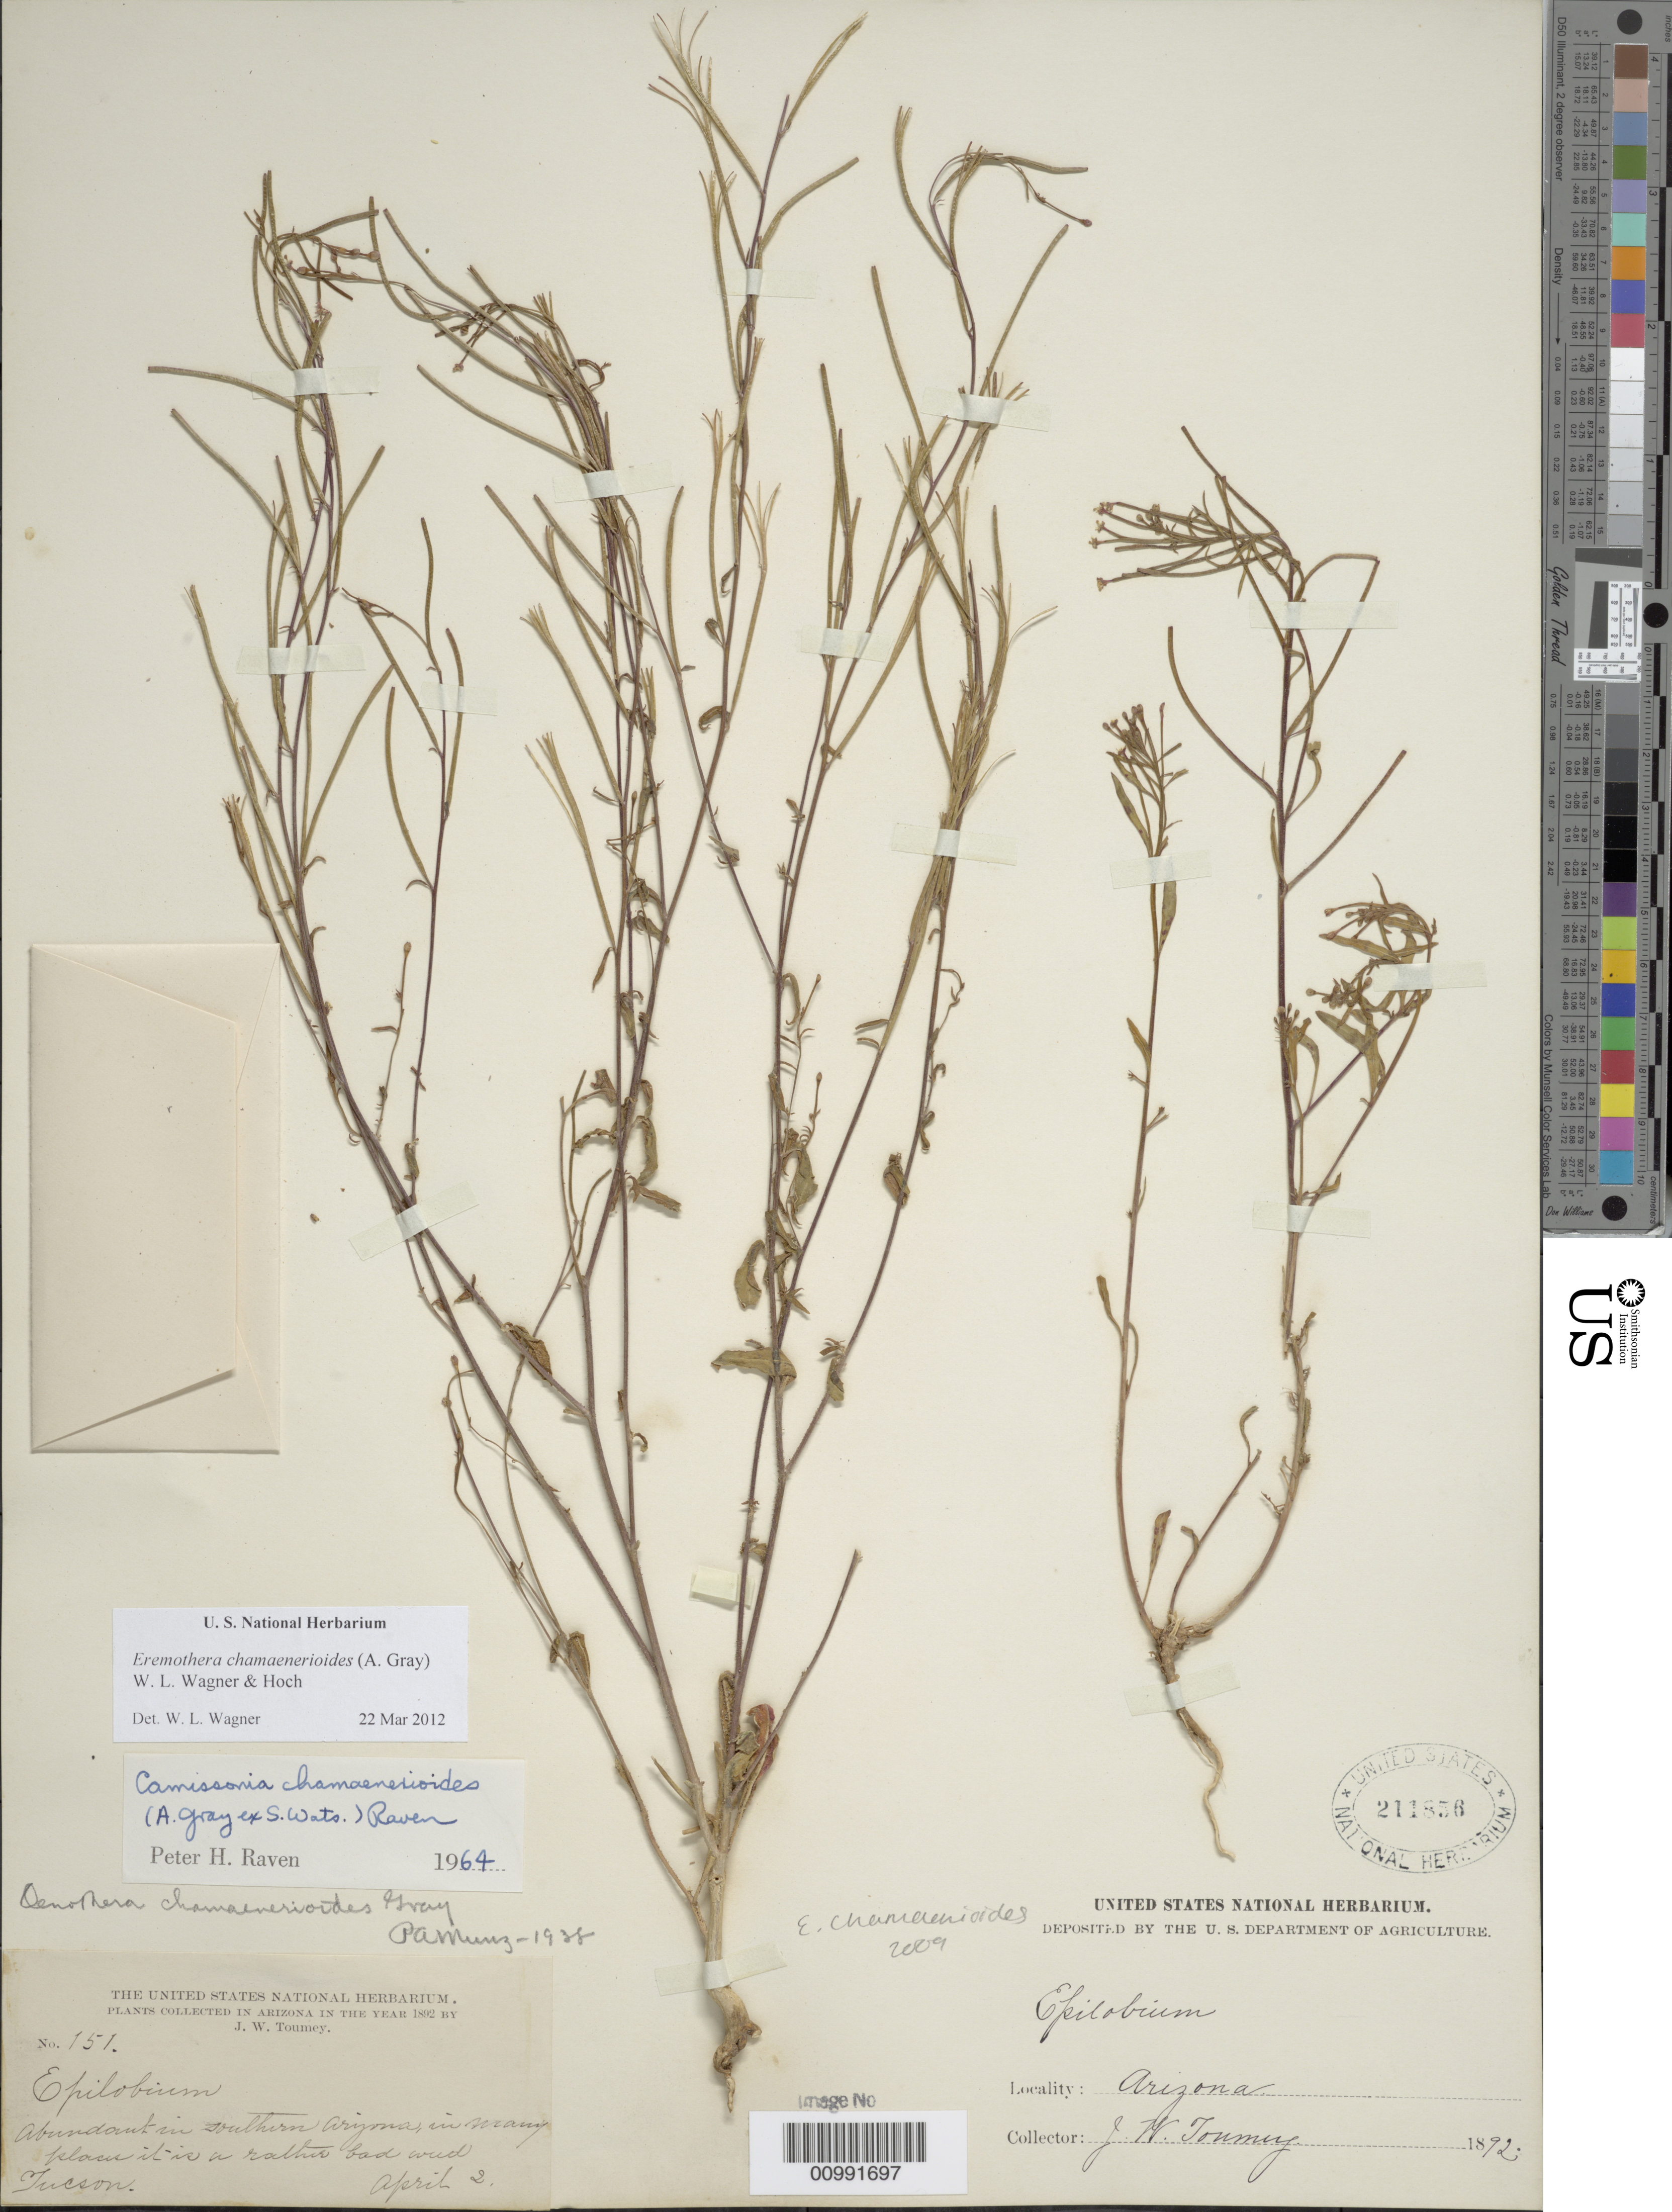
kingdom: Plantae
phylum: Tracheophyta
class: Magnoliopsida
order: Myrtales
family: Onagraceae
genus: Eremothera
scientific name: Eremothera chamaenerioides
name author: (A. Gray) W.L. Wagner & Hoch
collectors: J. W. Toumey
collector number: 151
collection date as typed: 02 Apr 1892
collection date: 1892-04-02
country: United States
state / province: Arizona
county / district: Pima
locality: Tucson.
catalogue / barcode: US 211856